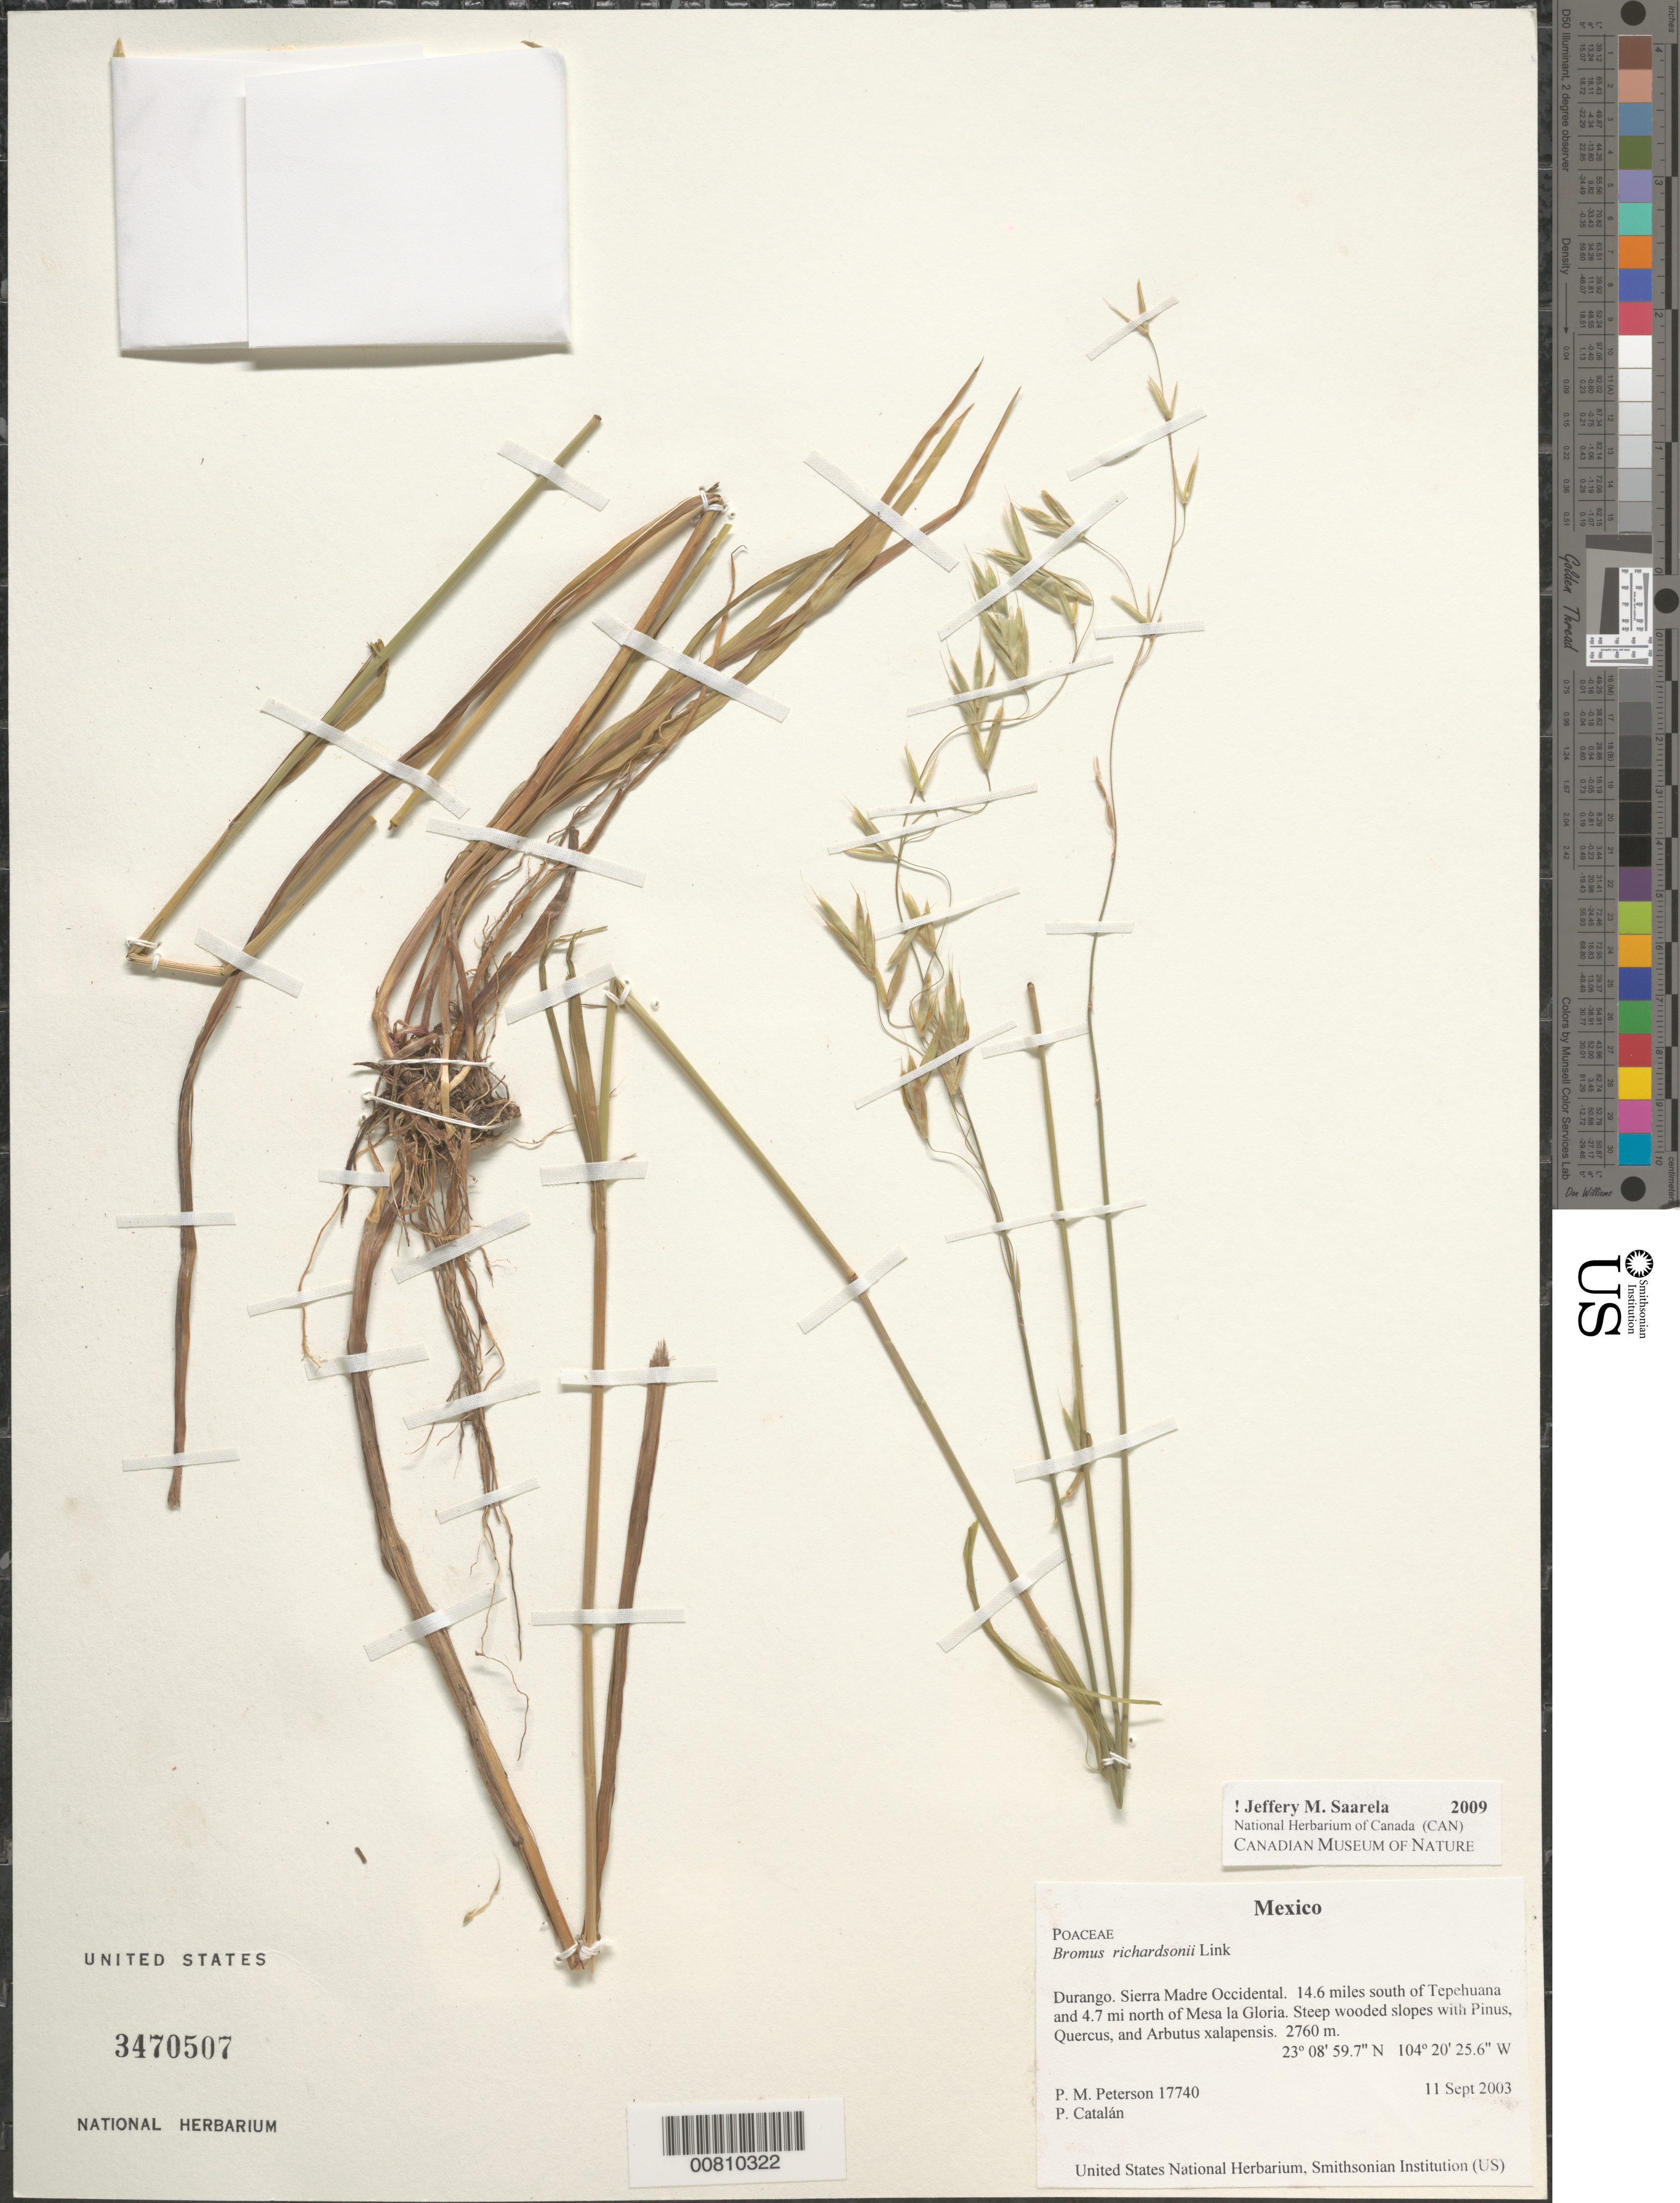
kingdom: Plantae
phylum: Tracheophyta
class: Liliopsida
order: Poales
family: Poaceae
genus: Bromus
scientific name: Bromus richardsonii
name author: Link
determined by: Saarela, J. M., (CAN), Canadian Museum of Nature (CANADA)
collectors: P. M. Peterson & F. Sánchez Alvarado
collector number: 17740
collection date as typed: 11 Sep 2003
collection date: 2003-09-11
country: Mexico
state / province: Durango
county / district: Sierra Madre Occidental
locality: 14.6 miles south of Tepehuana and 4.7 mi north of Mesa la Gloria. Steep wooded slopes with Pinus, Quercus, and Arbutus xalapensis.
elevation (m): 2760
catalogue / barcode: US 3470507